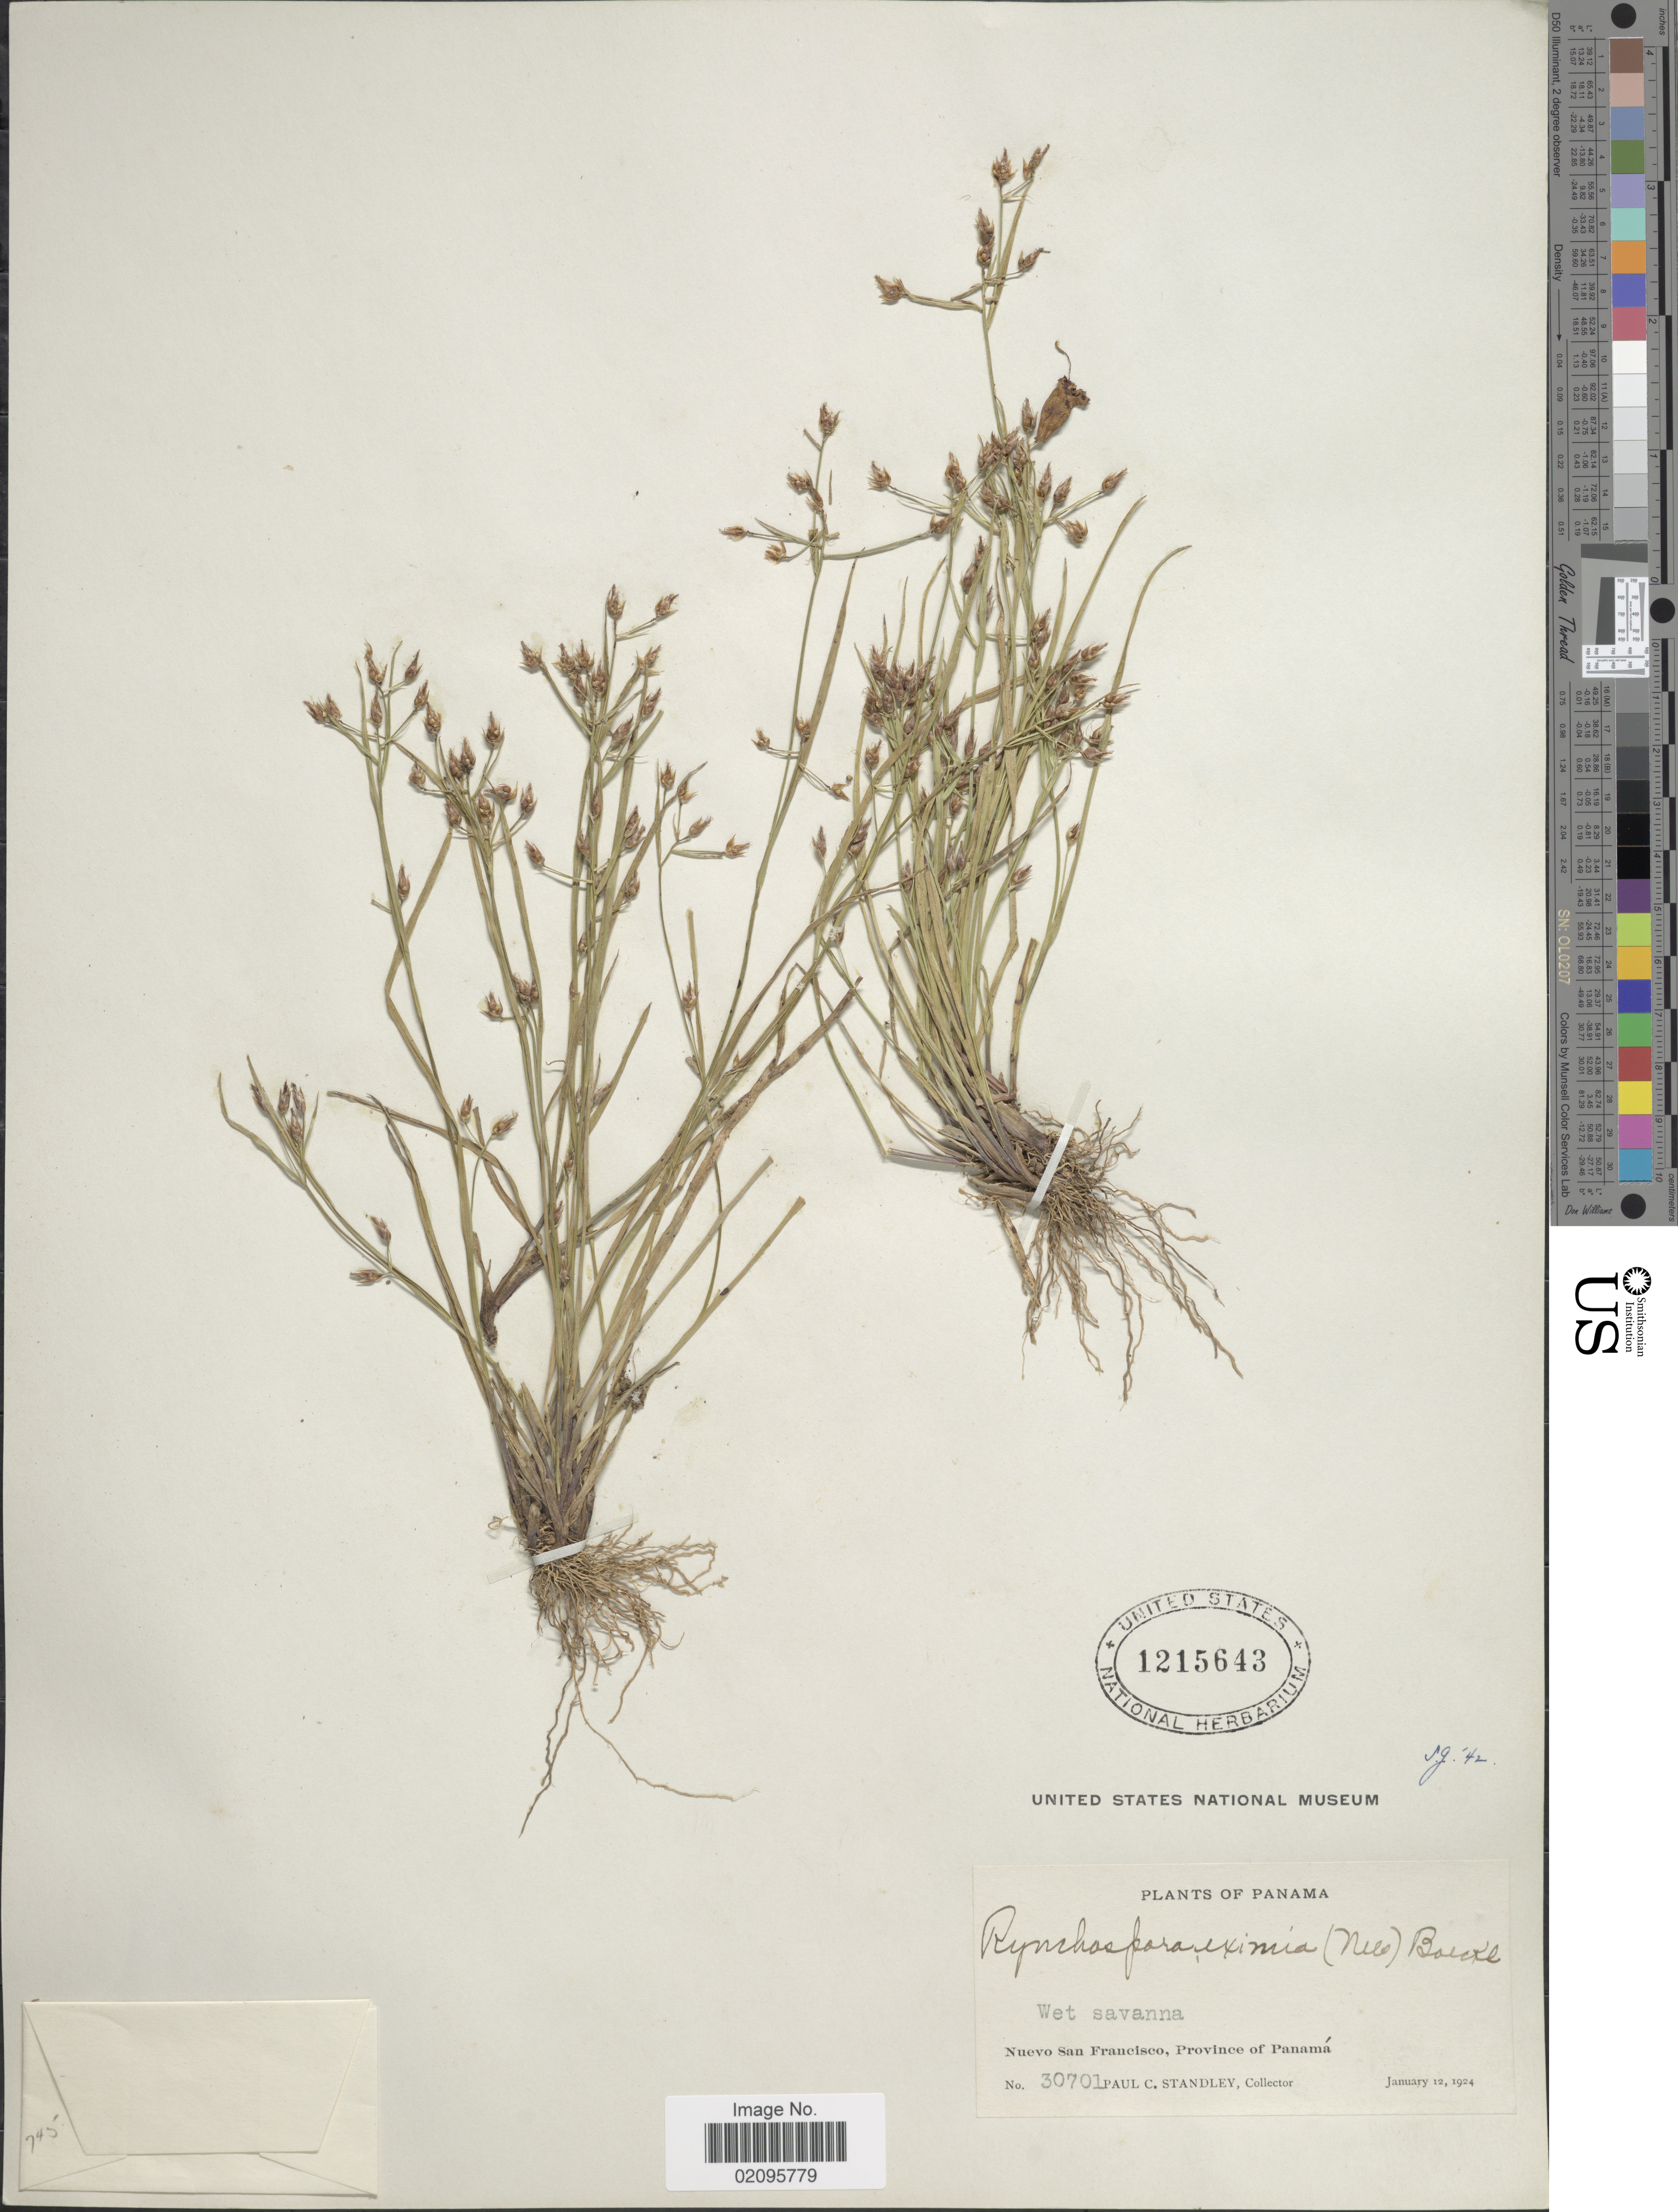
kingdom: Plantae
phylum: Tracheophyta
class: Liliopsida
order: Poales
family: Cyperaceae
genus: Rhynchospora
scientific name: Rhynchospora eximia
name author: (Nees) Boeckeler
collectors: P. C. Standley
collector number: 30701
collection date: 1924-01-12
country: Panama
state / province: Panamá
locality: Wet savanna, Nuevo San Francisco.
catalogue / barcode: US 1215643